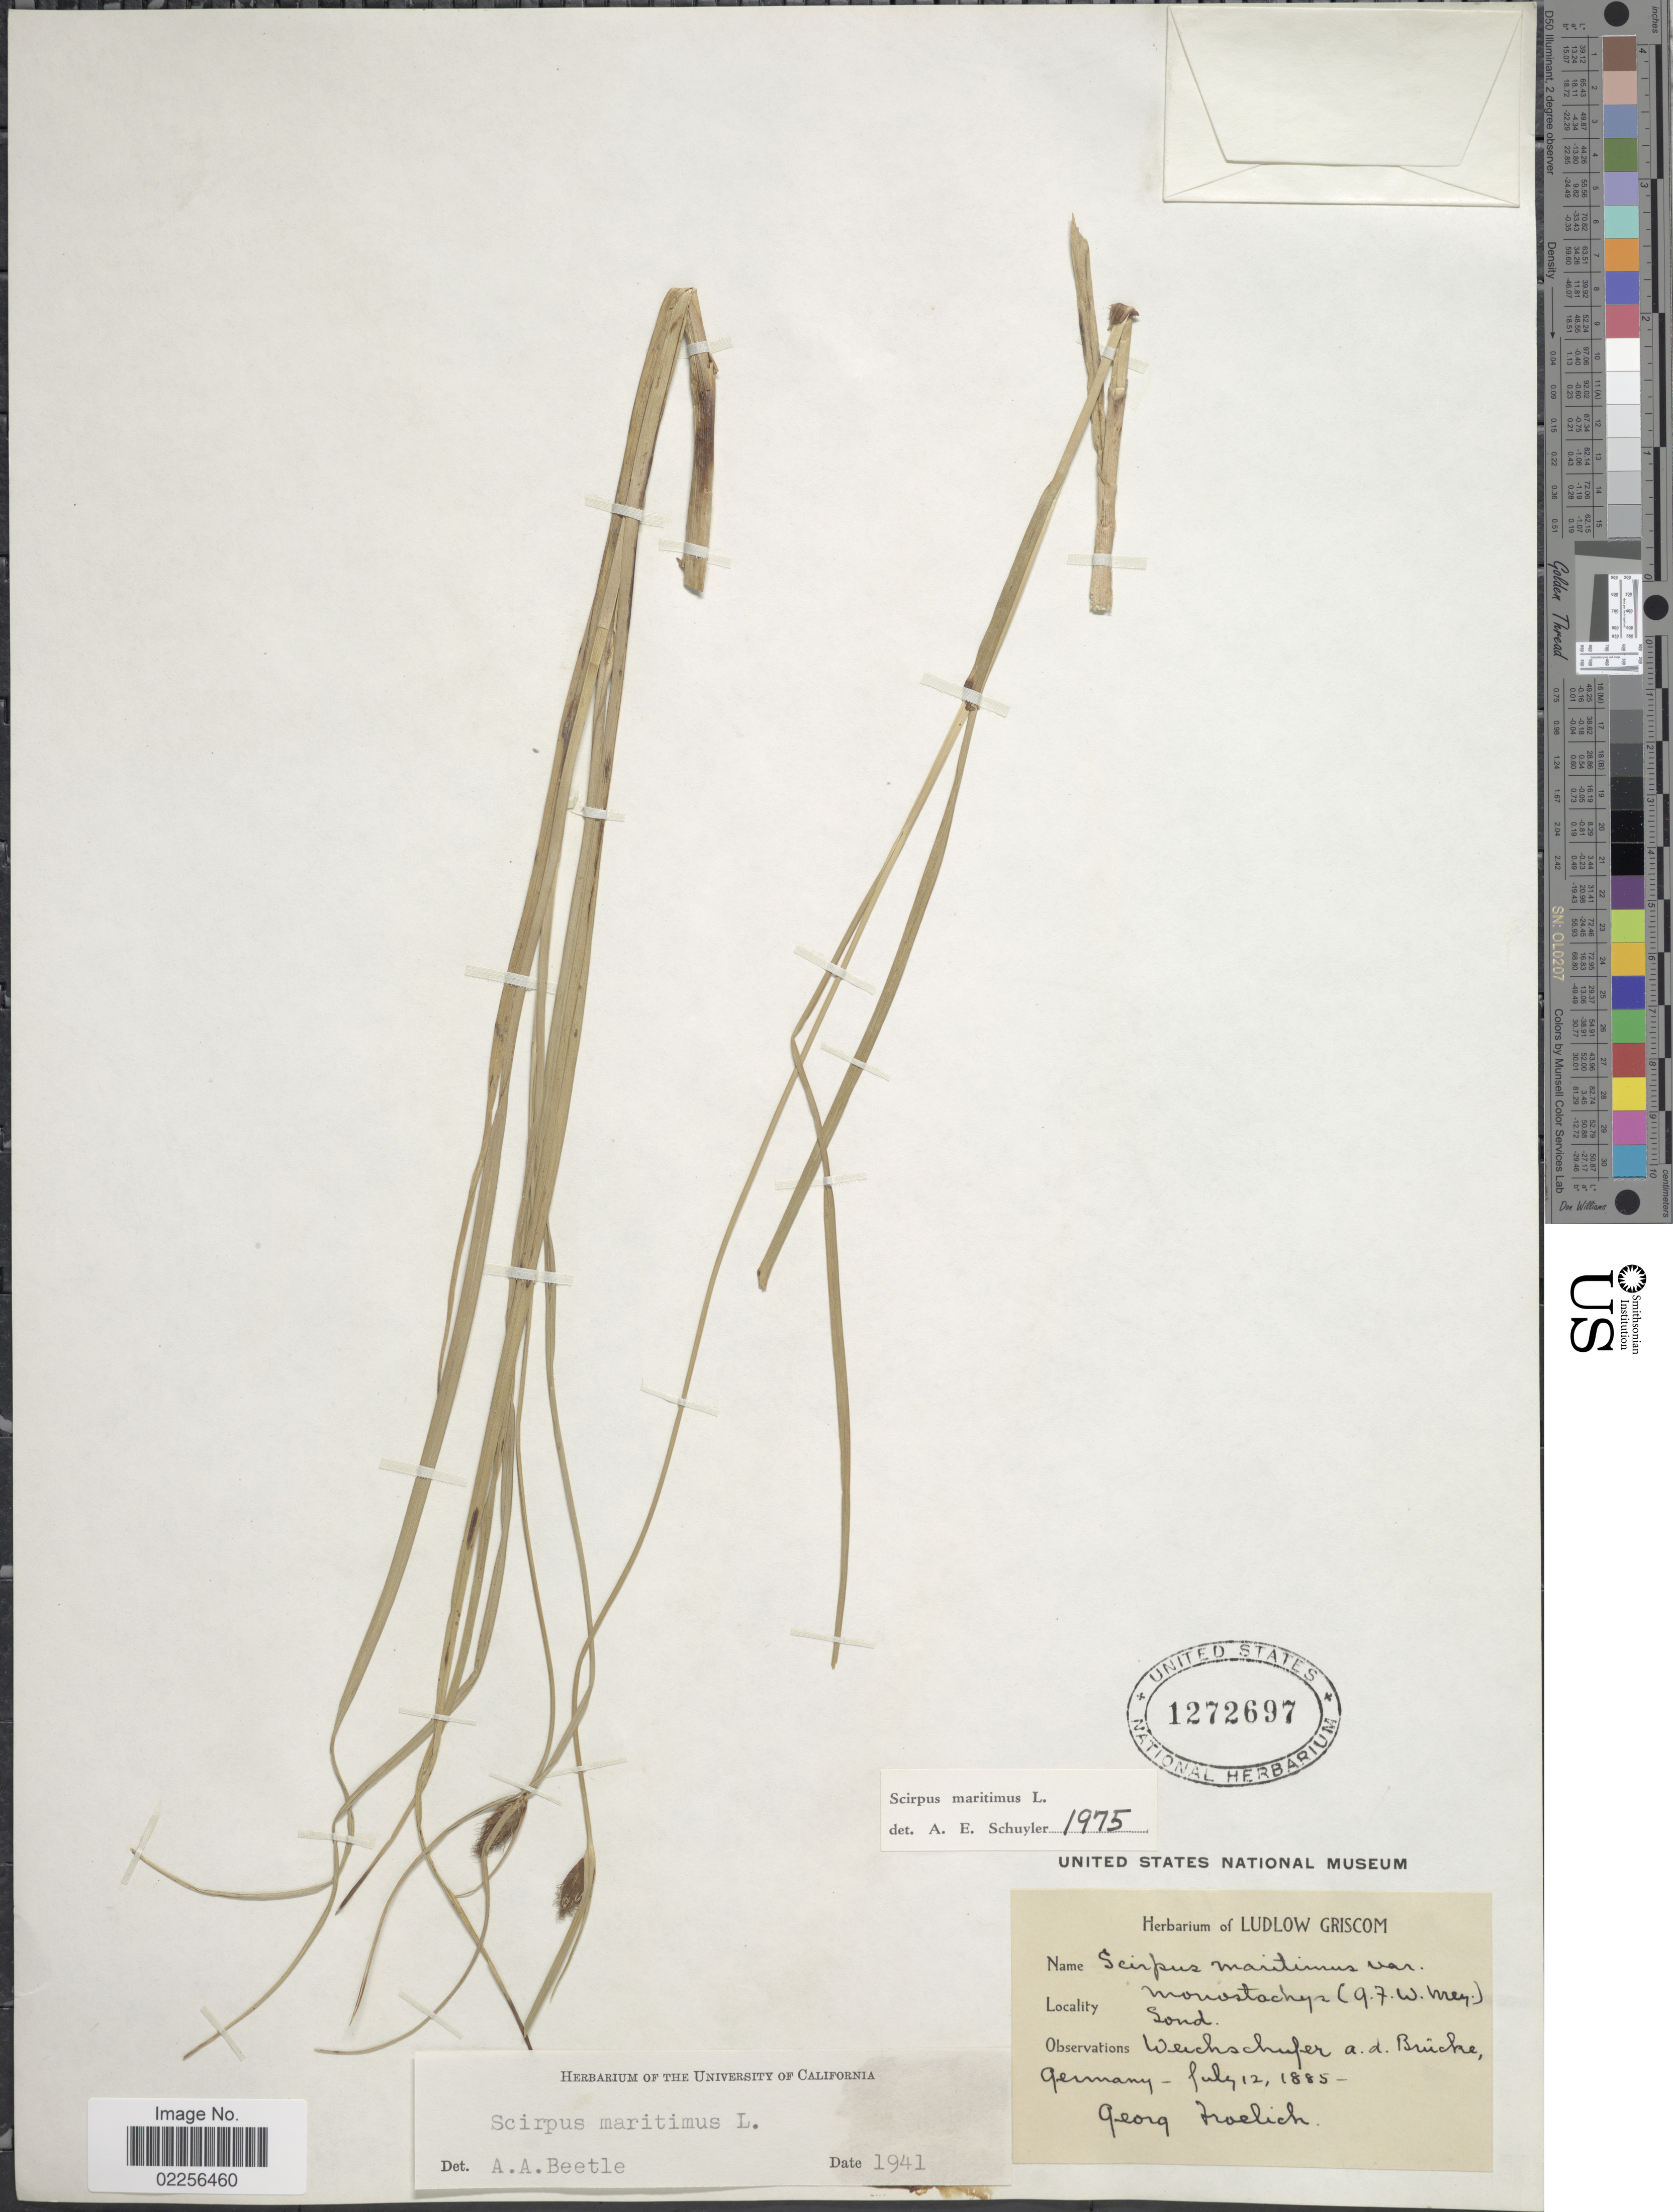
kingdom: Plantae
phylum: Tracheophyta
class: Liliopsida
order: Poales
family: Cyperaceae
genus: Bolboschoenus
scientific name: Bolboschoenus maritimus subsp. maritimus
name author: (L.) Palla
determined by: Strong, Mark T., (BOT), Smithsonian Institution - National Museum of Natural History (UNITED STATES)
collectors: G. Froelich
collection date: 1885-07-12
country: Germany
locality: Weichschufer a.d. Brucke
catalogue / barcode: US 1272697